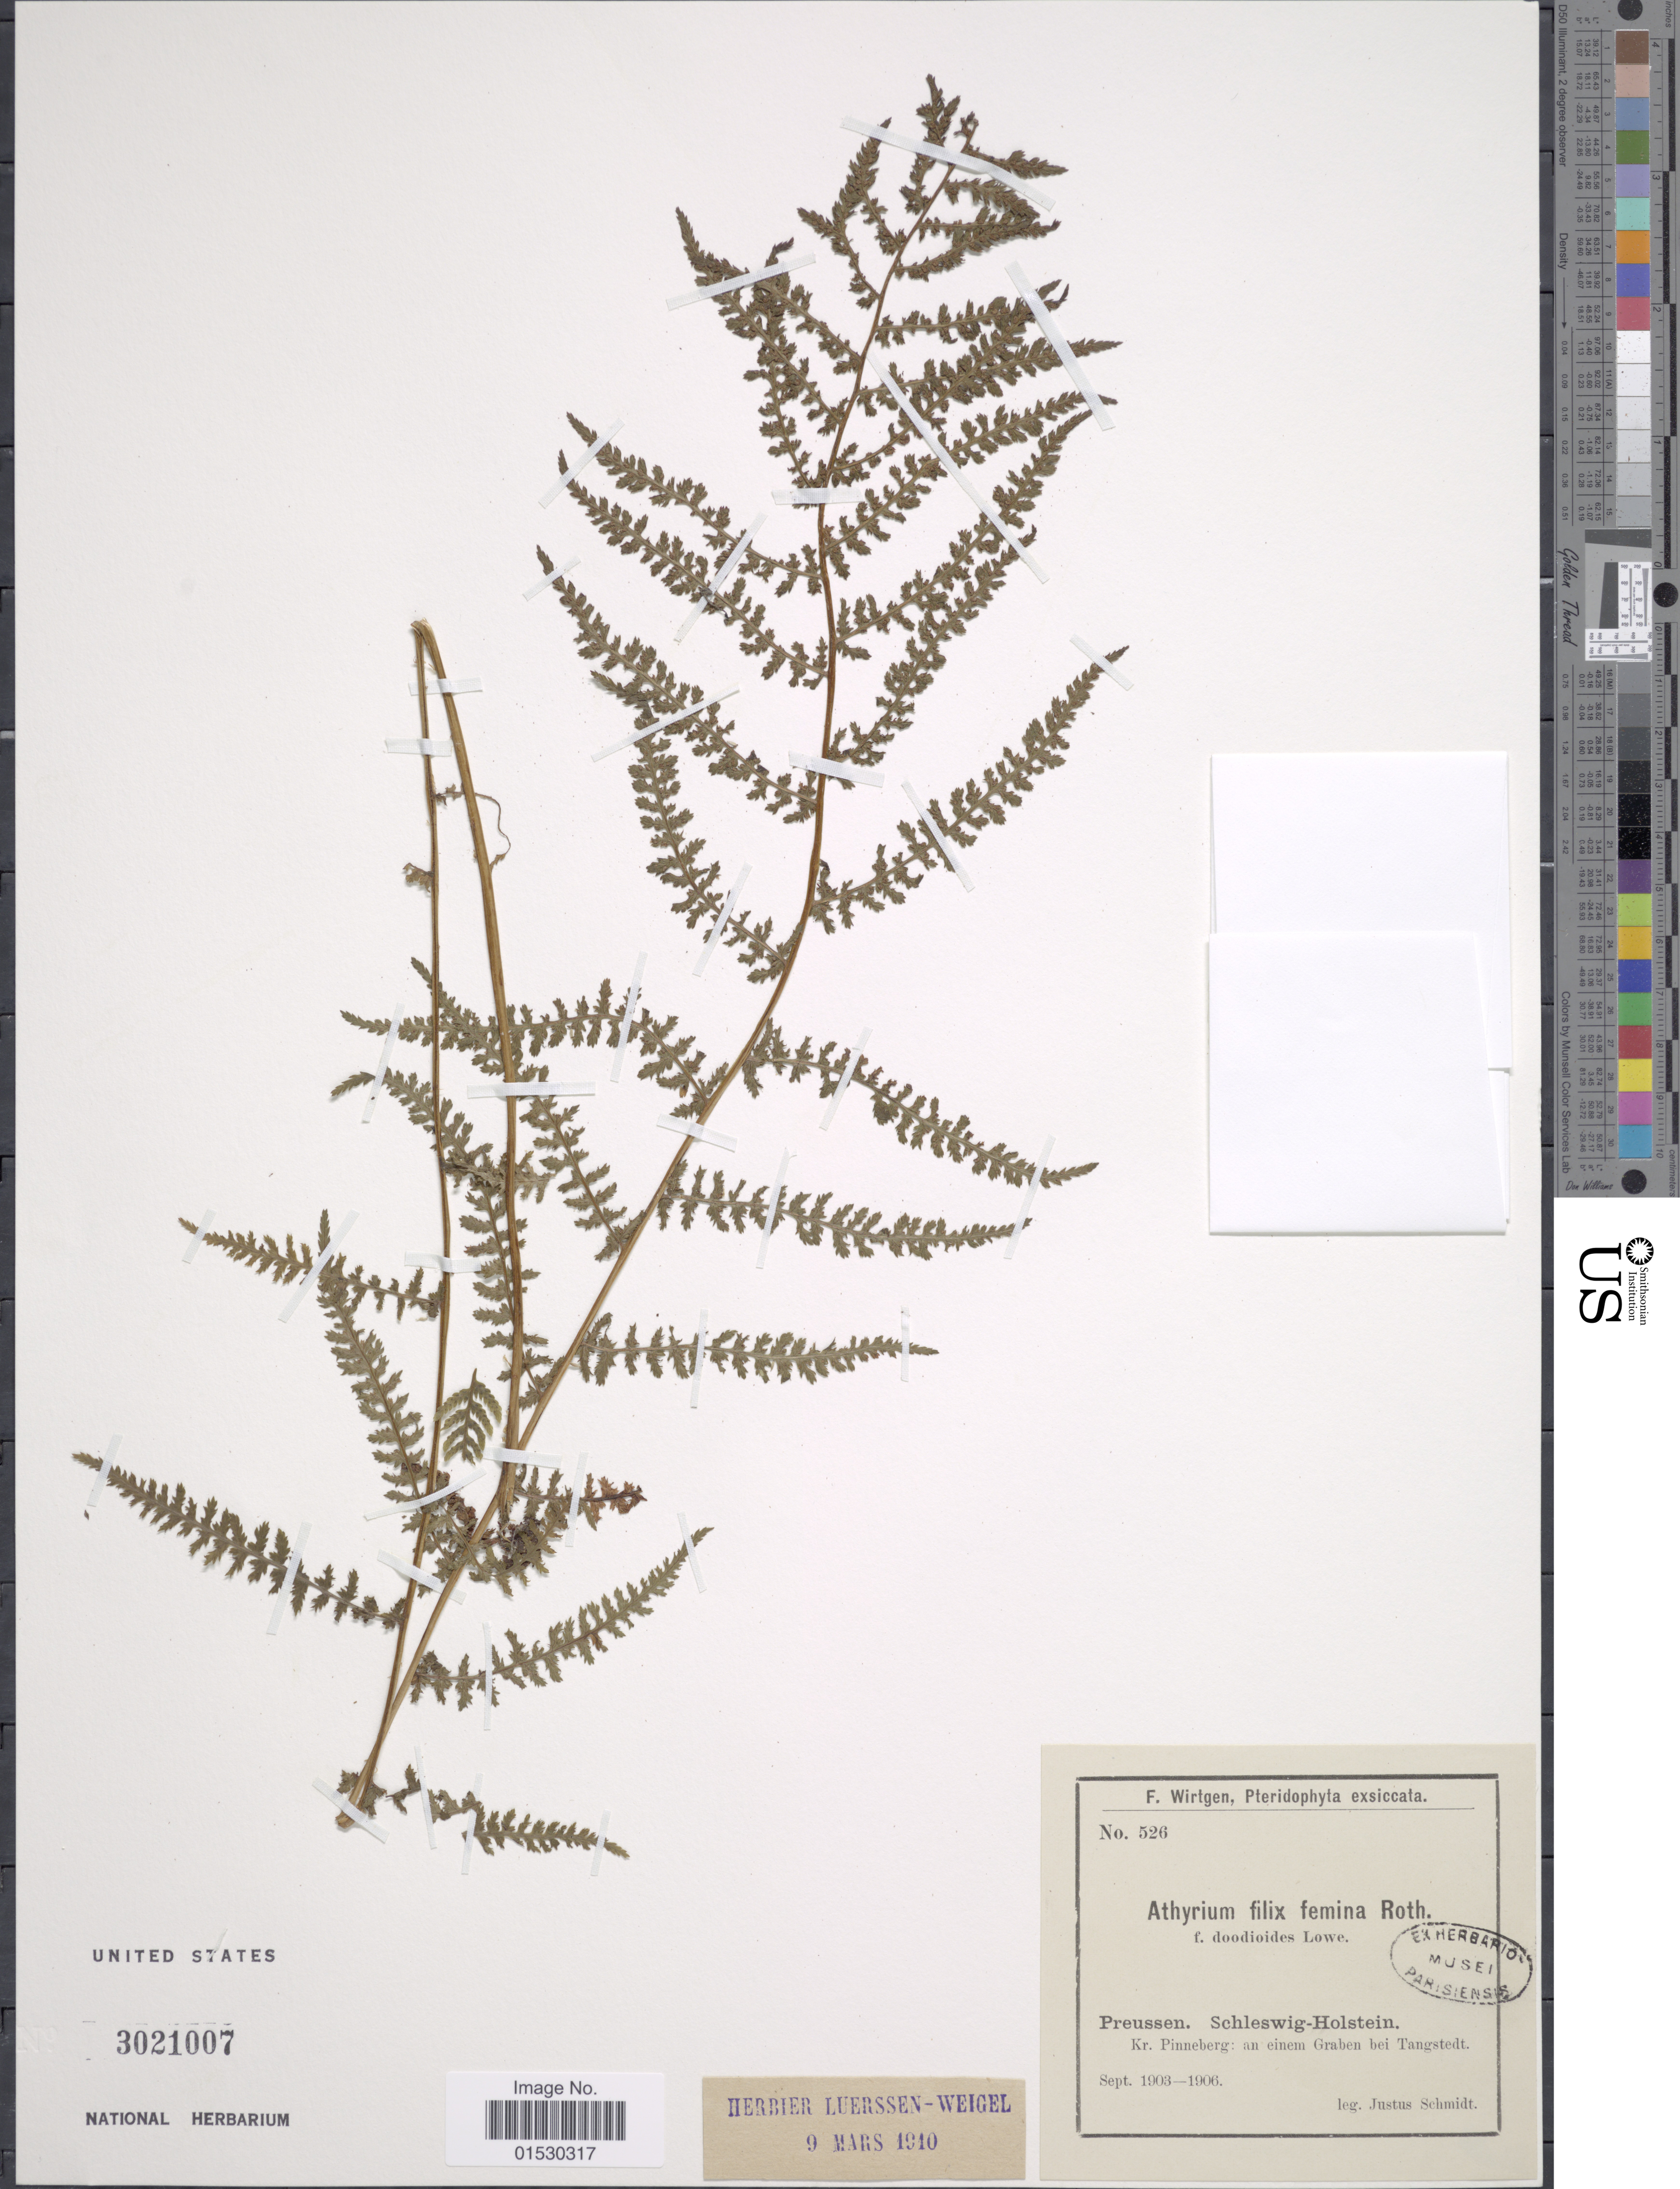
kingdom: Plantae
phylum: Tracheophyta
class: Polypodiopsida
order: Polypodiales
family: Athyriaceae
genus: Athyrium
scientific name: Athyrium filix-femina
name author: (L.) Roth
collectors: J. Schmidt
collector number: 526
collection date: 1903/1906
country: Germany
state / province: Schleswig-Holstein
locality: Preussen, Kr. Pinneberg: an einem Graben bei Tangstedt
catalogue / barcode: US 3021007